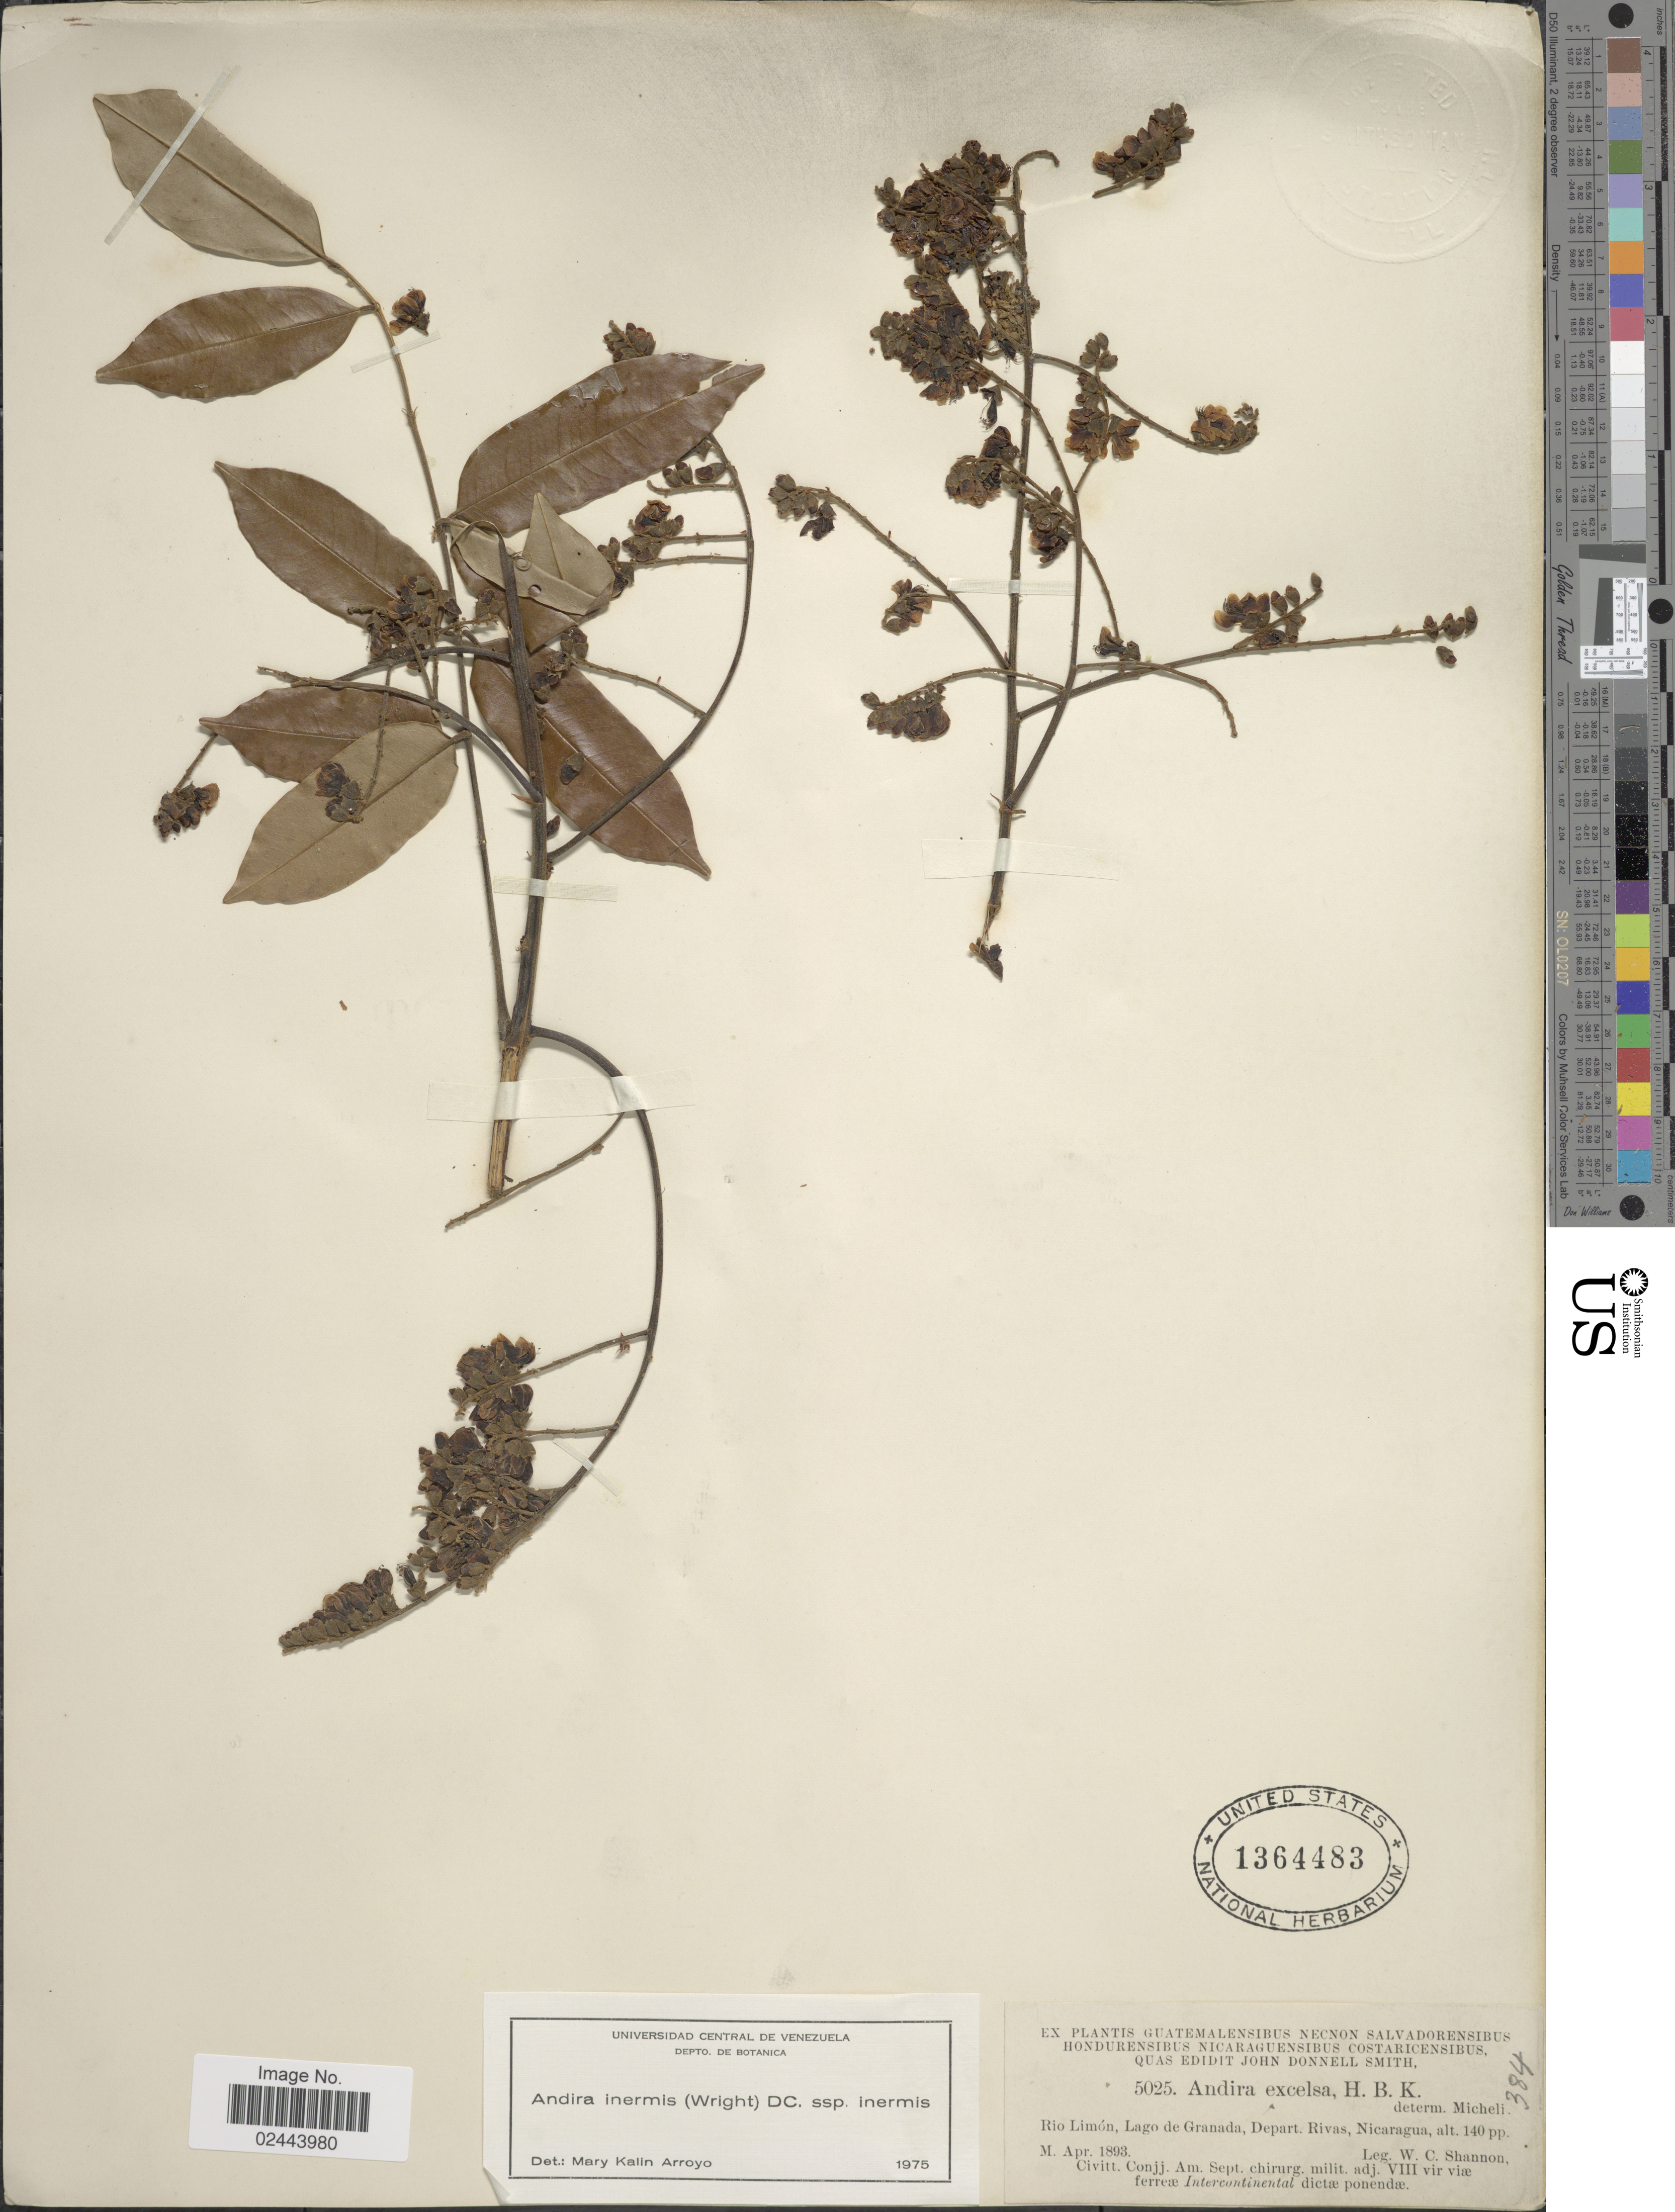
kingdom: Plantae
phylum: Tracheophyta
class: Magnoliopsida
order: Fabales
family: Fabaceae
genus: Andira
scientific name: Andira inermis subsp. inermis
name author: (W. Wright) Kunth ex DC.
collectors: W. C. Shannon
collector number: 5025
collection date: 1893-04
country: Nicaragua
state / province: Rivas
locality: Rio Limón, Lago de Granada, Depart Rivas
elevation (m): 43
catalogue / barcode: US 1364483